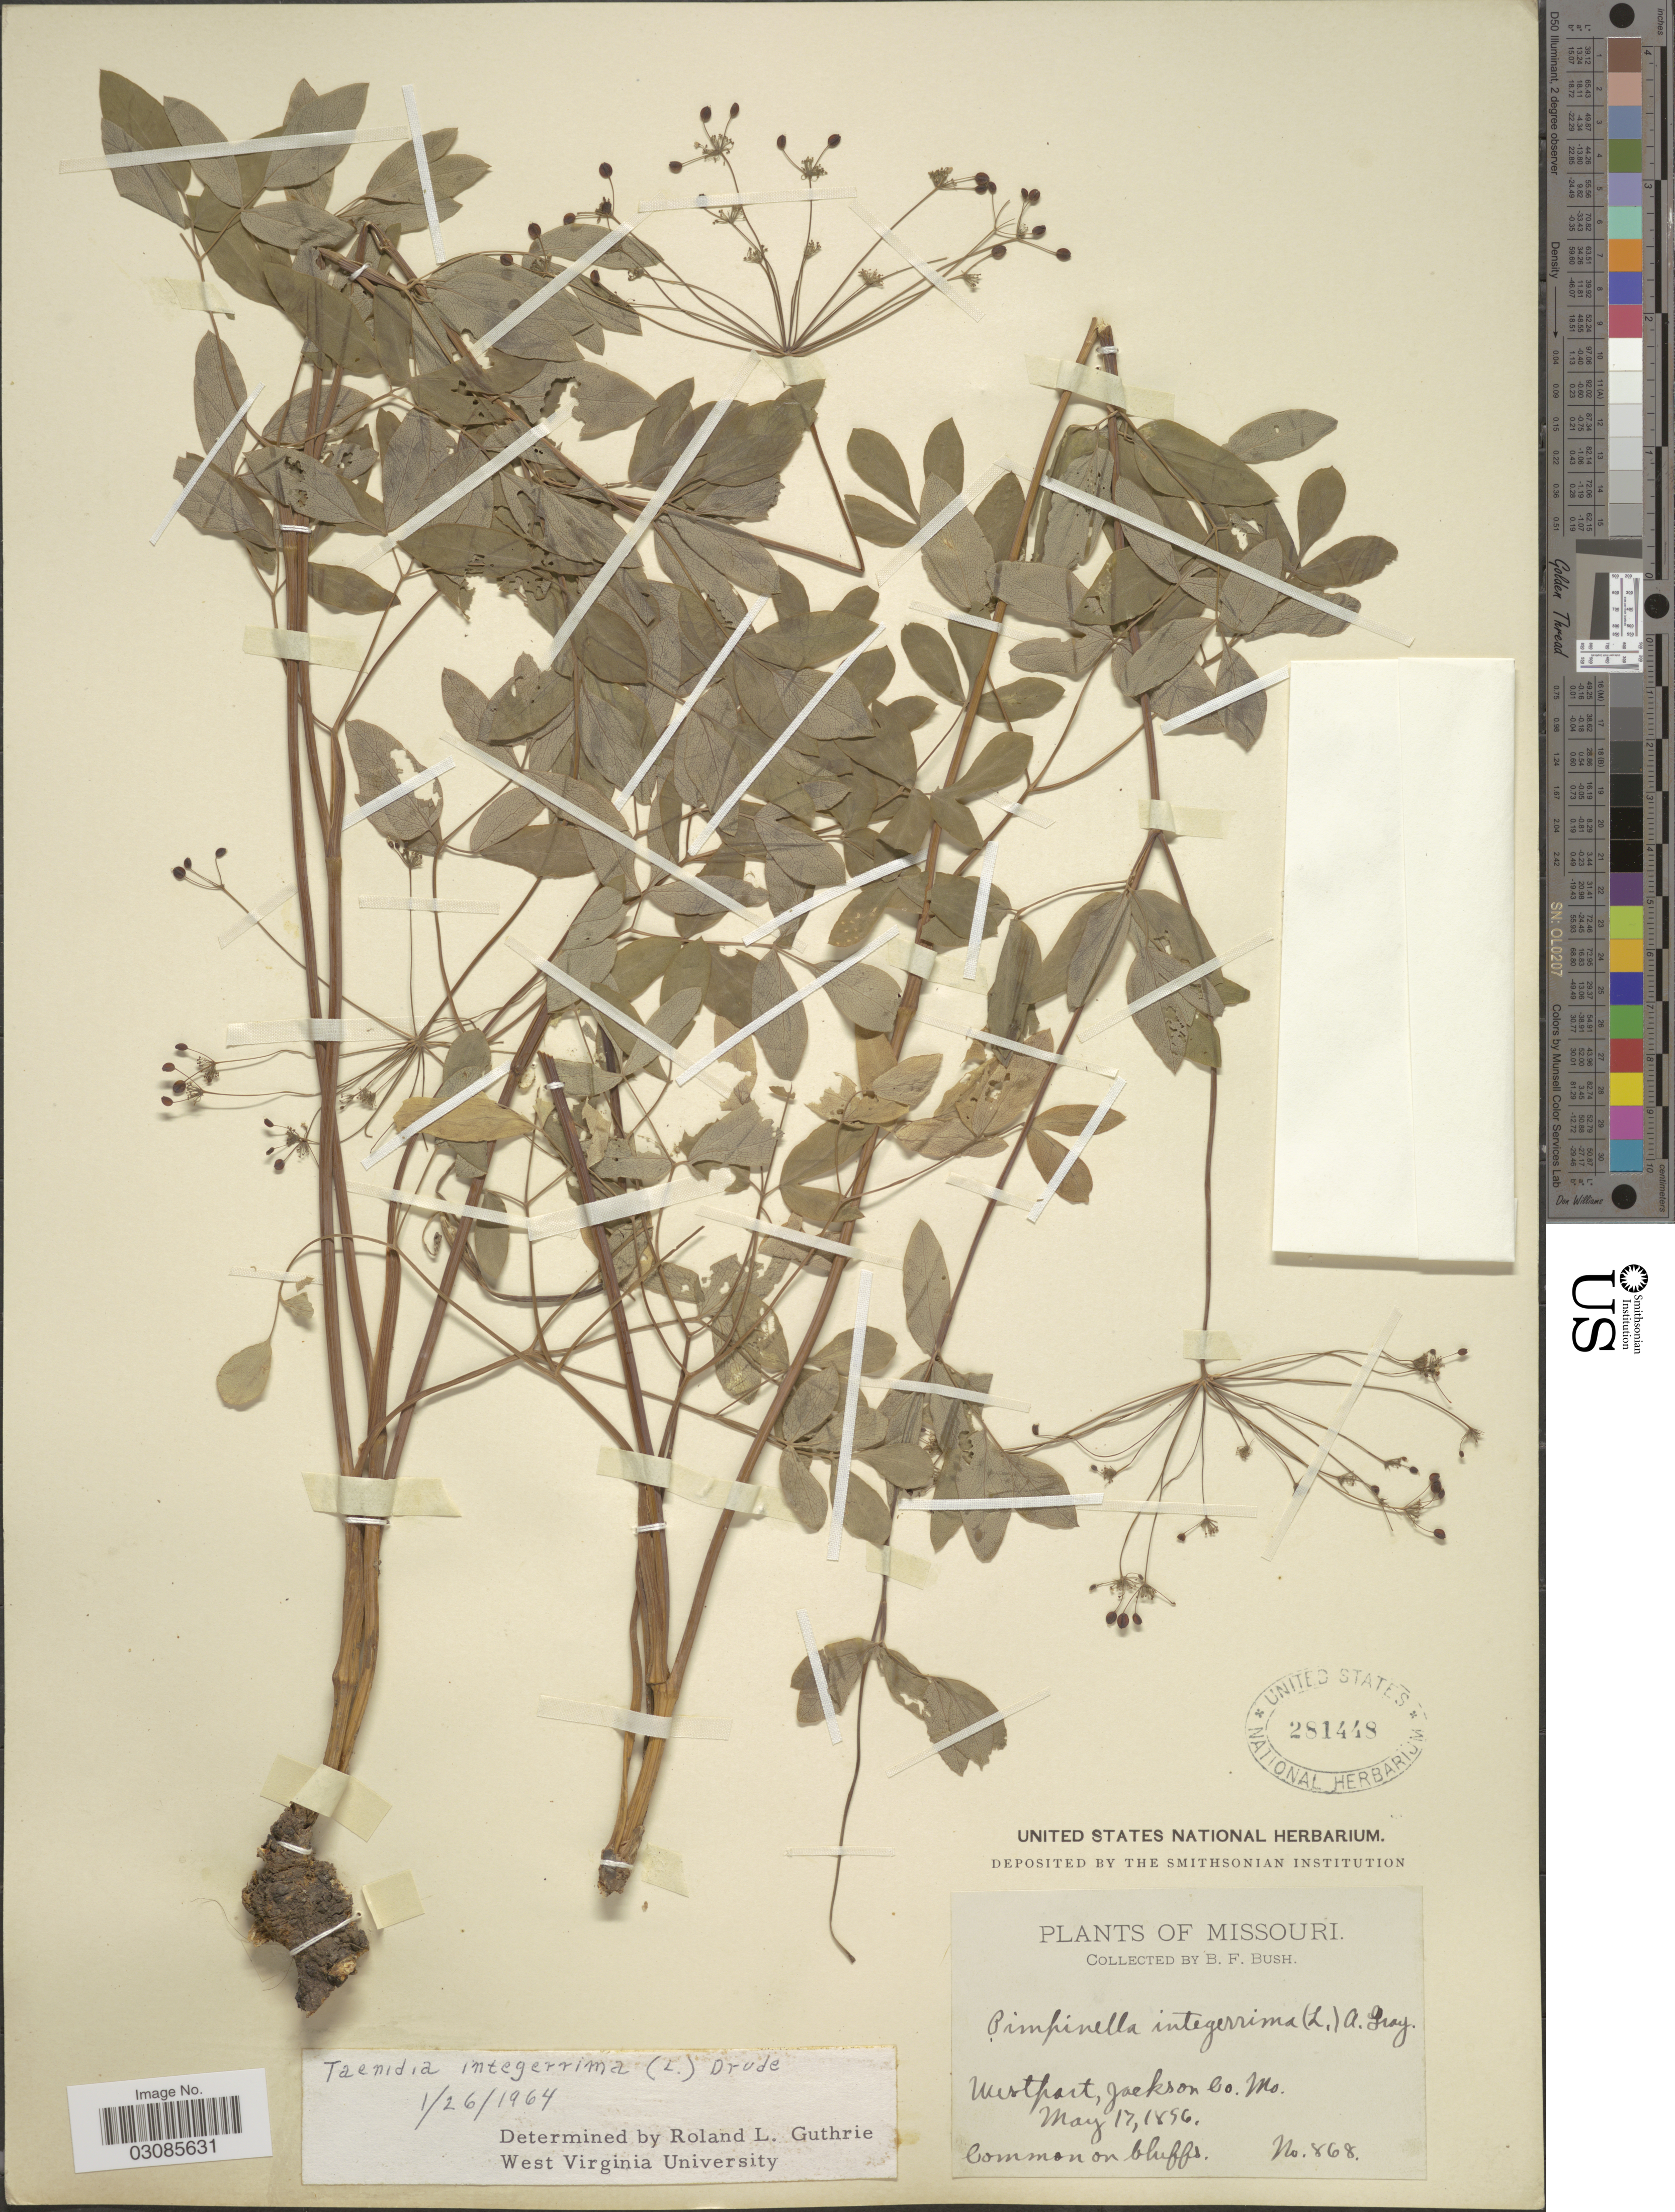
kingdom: Plantae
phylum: Tracheophyta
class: Magnoliopsida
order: Apiales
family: Apiaceae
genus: Taenidia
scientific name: Taenidia integerrima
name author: (L.) Drude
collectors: B. F. Bush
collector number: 868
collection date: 1896-05-17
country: United States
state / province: Missouri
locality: Westpart, Jackson Co. Mo.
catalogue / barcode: US 281448